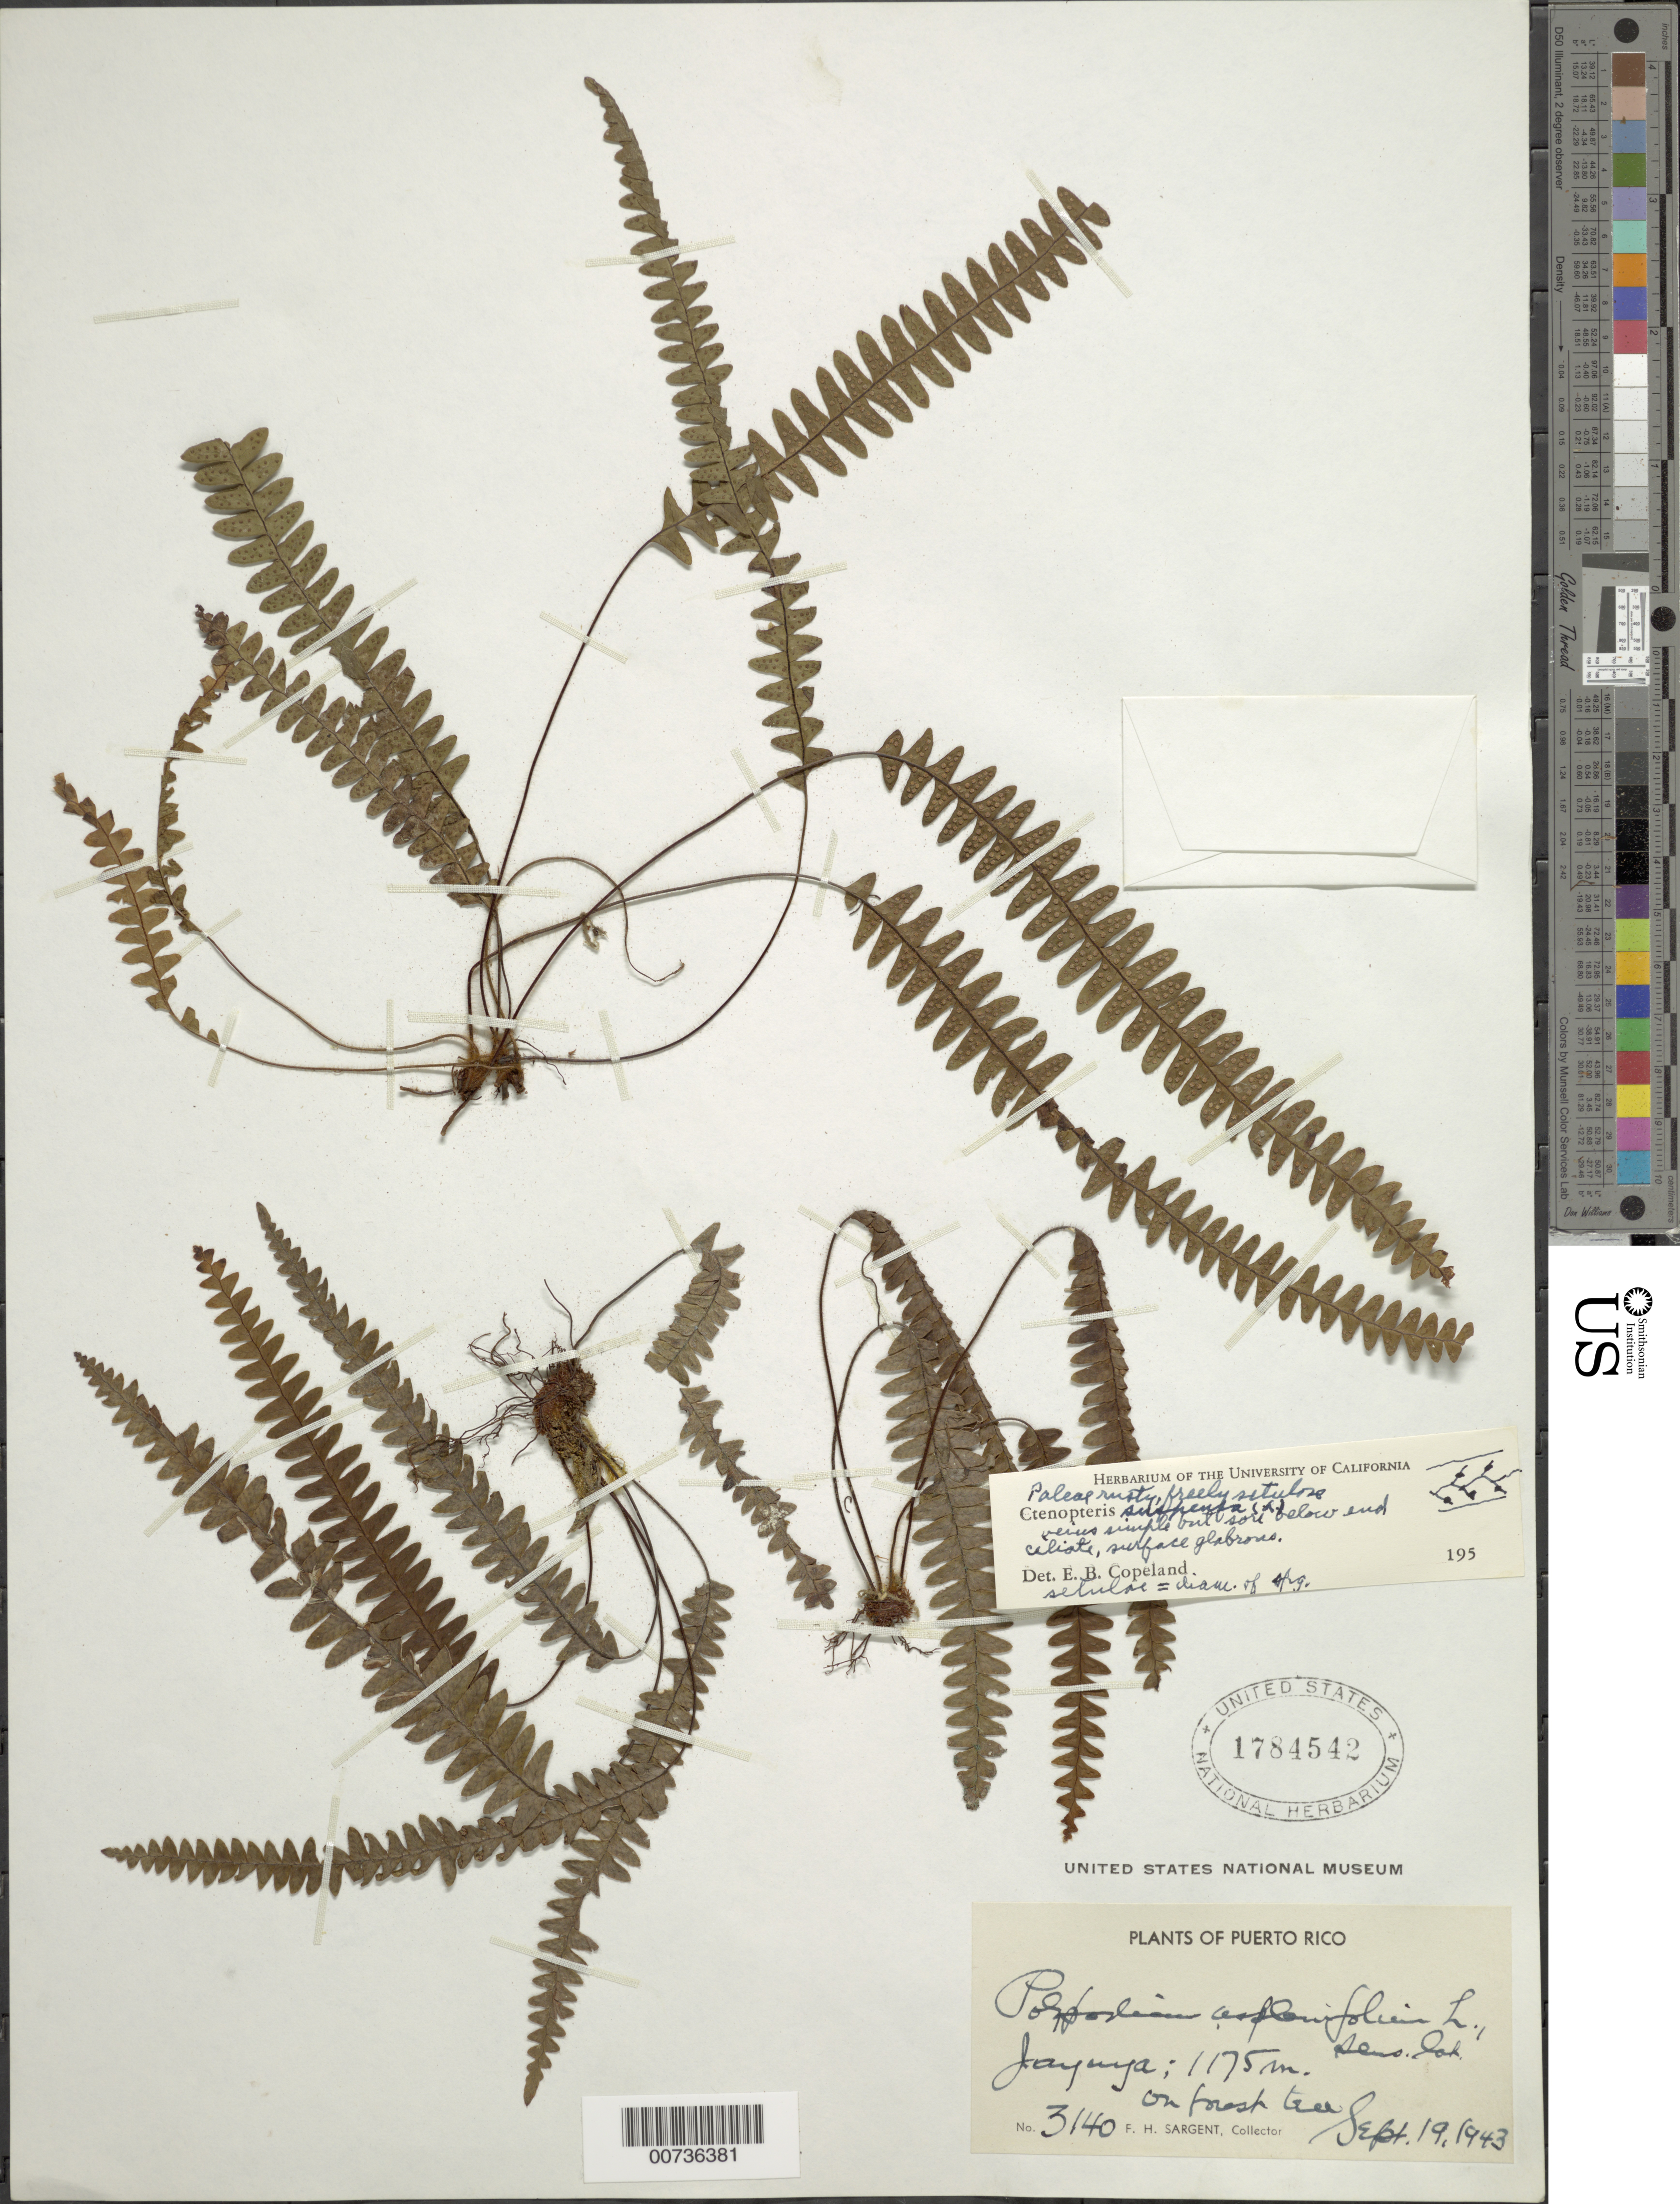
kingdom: Plantae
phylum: Tracheophyta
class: Polypodiopsida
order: Polypodiales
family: Polypodiaceae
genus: Terpsichore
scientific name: Terpsichore asplenifolia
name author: (L.) A.R. Sm.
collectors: F. H. Sargent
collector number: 3140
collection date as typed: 19 Sep 1943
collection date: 1943-09-19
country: Puerto Rico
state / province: Jayuya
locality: Jayuya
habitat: On forest tree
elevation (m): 1175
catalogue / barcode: US 1784542